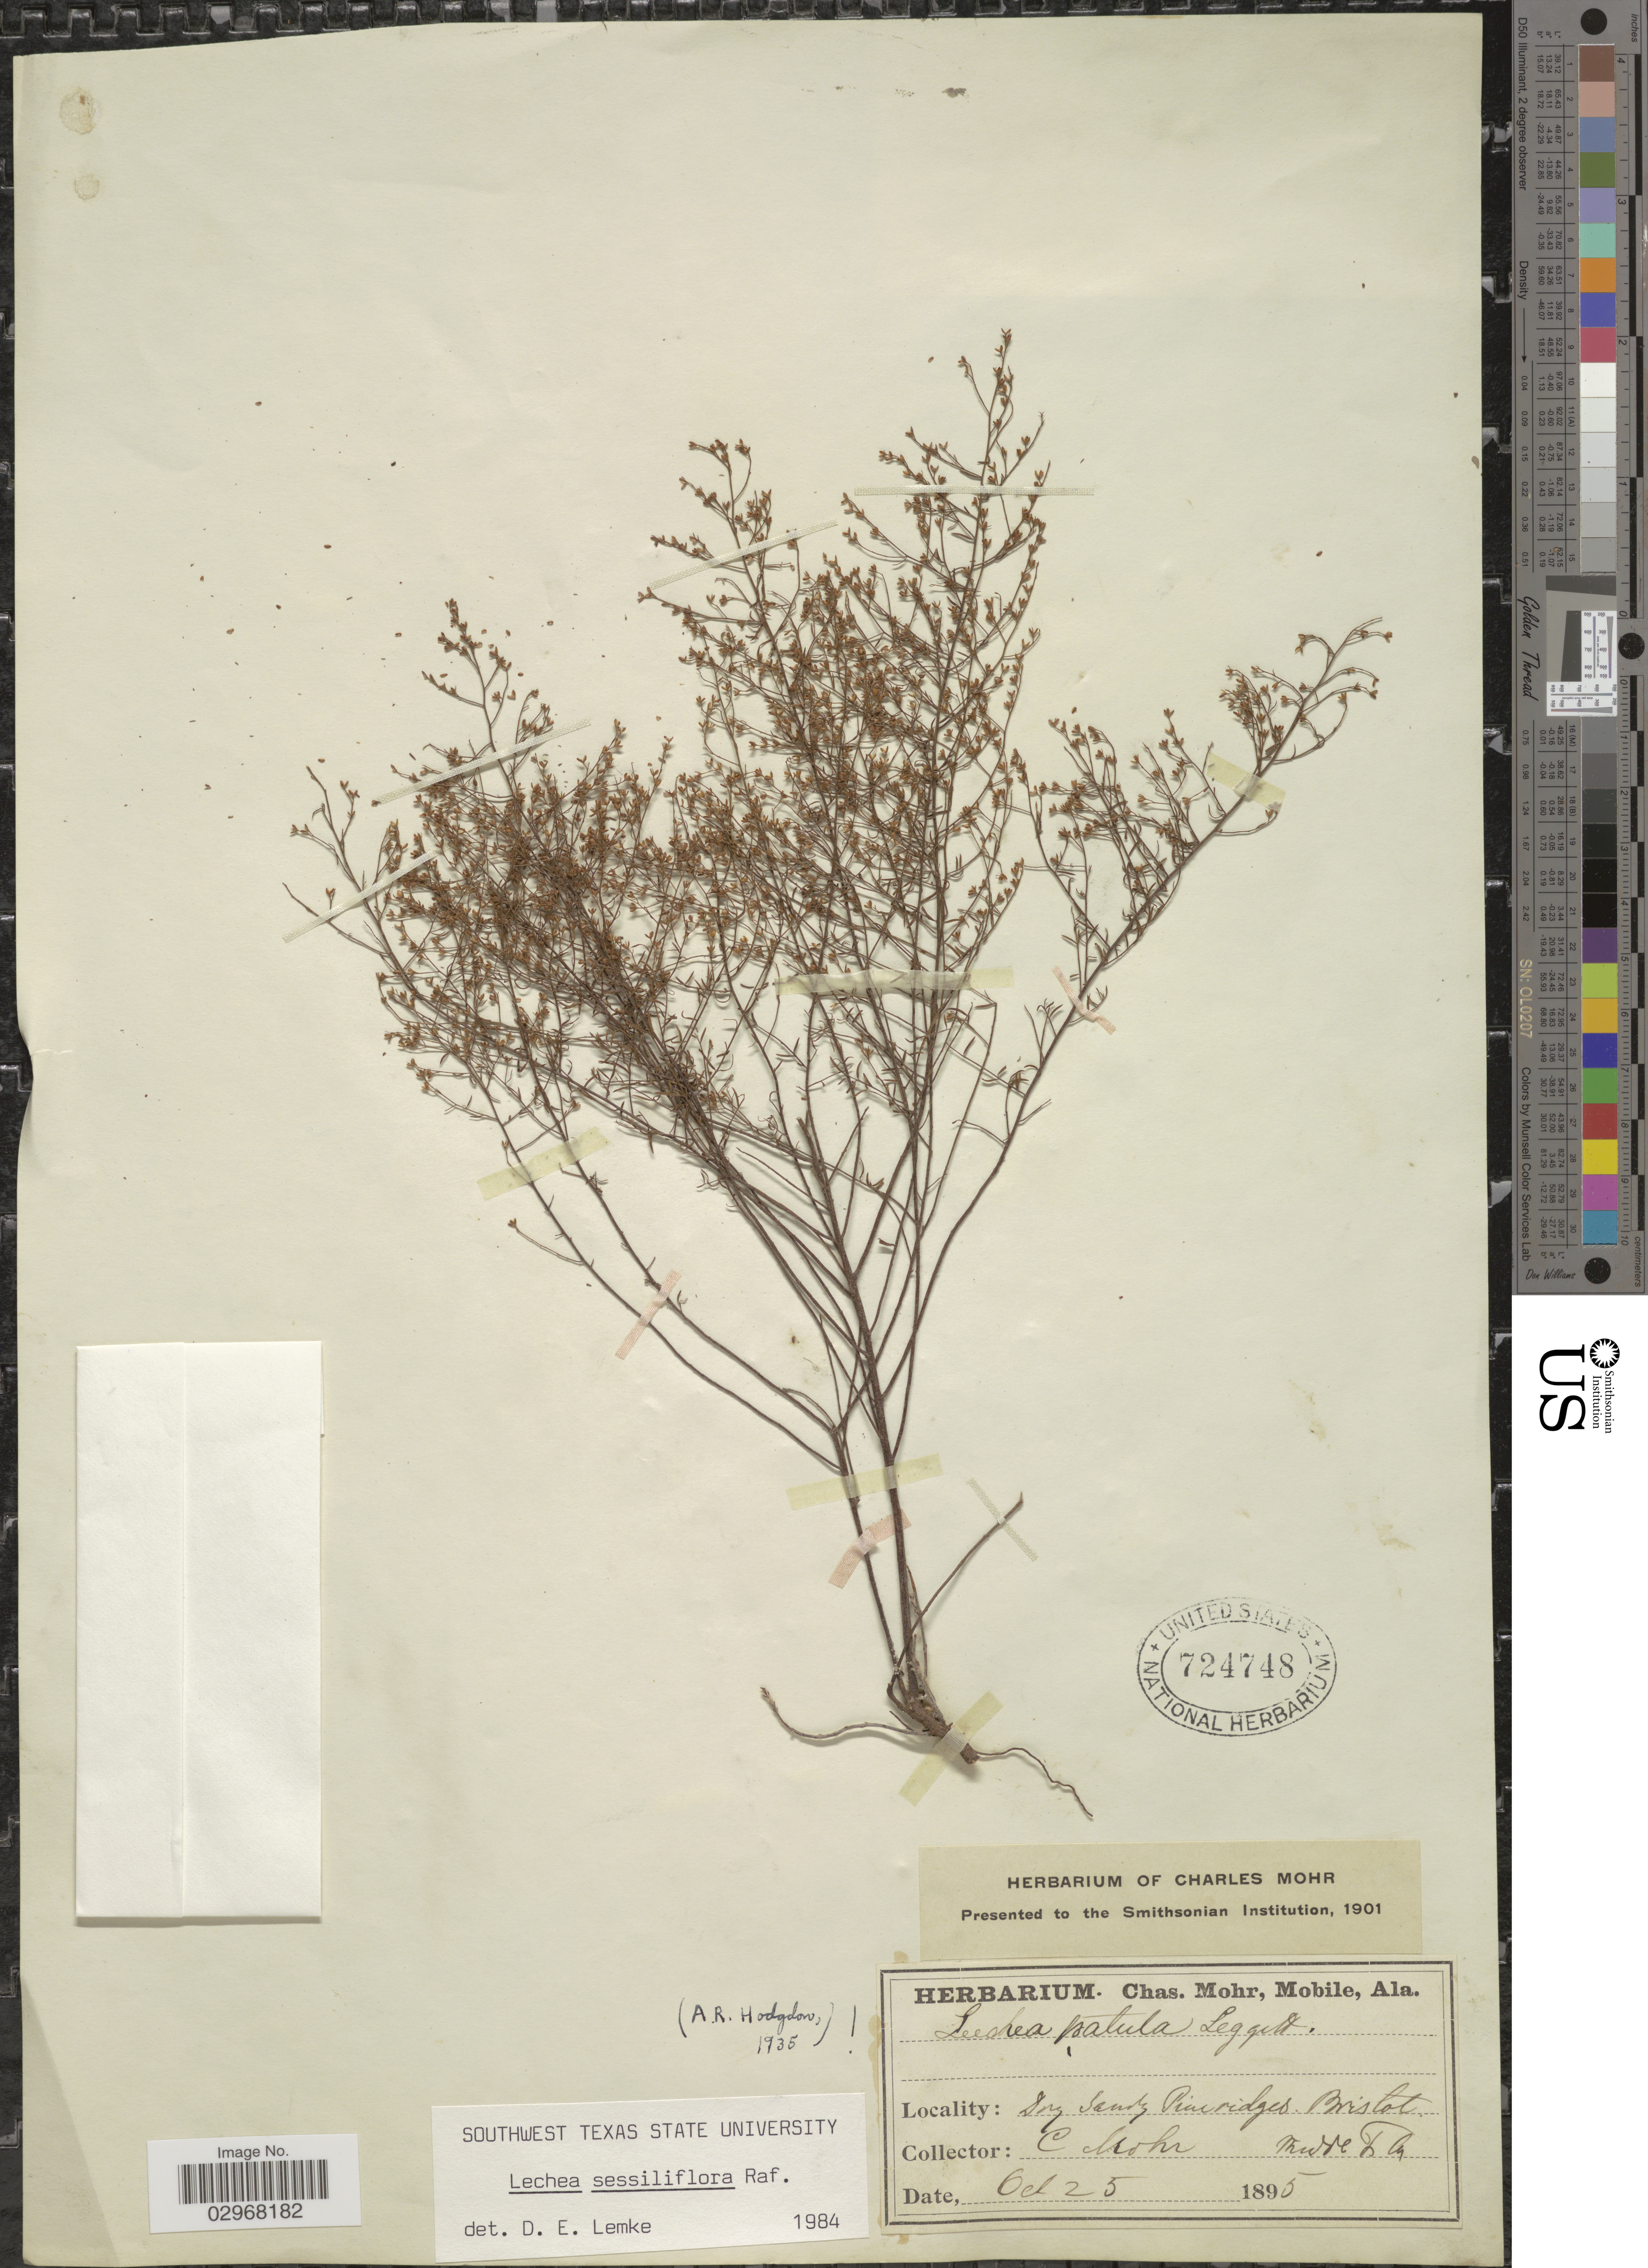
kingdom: Plantae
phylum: Tracheophyta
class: Magnoliopsida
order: Malvales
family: Cistaceae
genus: Lechea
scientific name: Lechea sessiliflora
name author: Raf.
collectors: Mohr, C. T. (herbarium)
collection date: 1895-10-25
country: United States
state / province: Florida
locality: Middle Fla. Bristol.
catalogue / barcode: US 724748